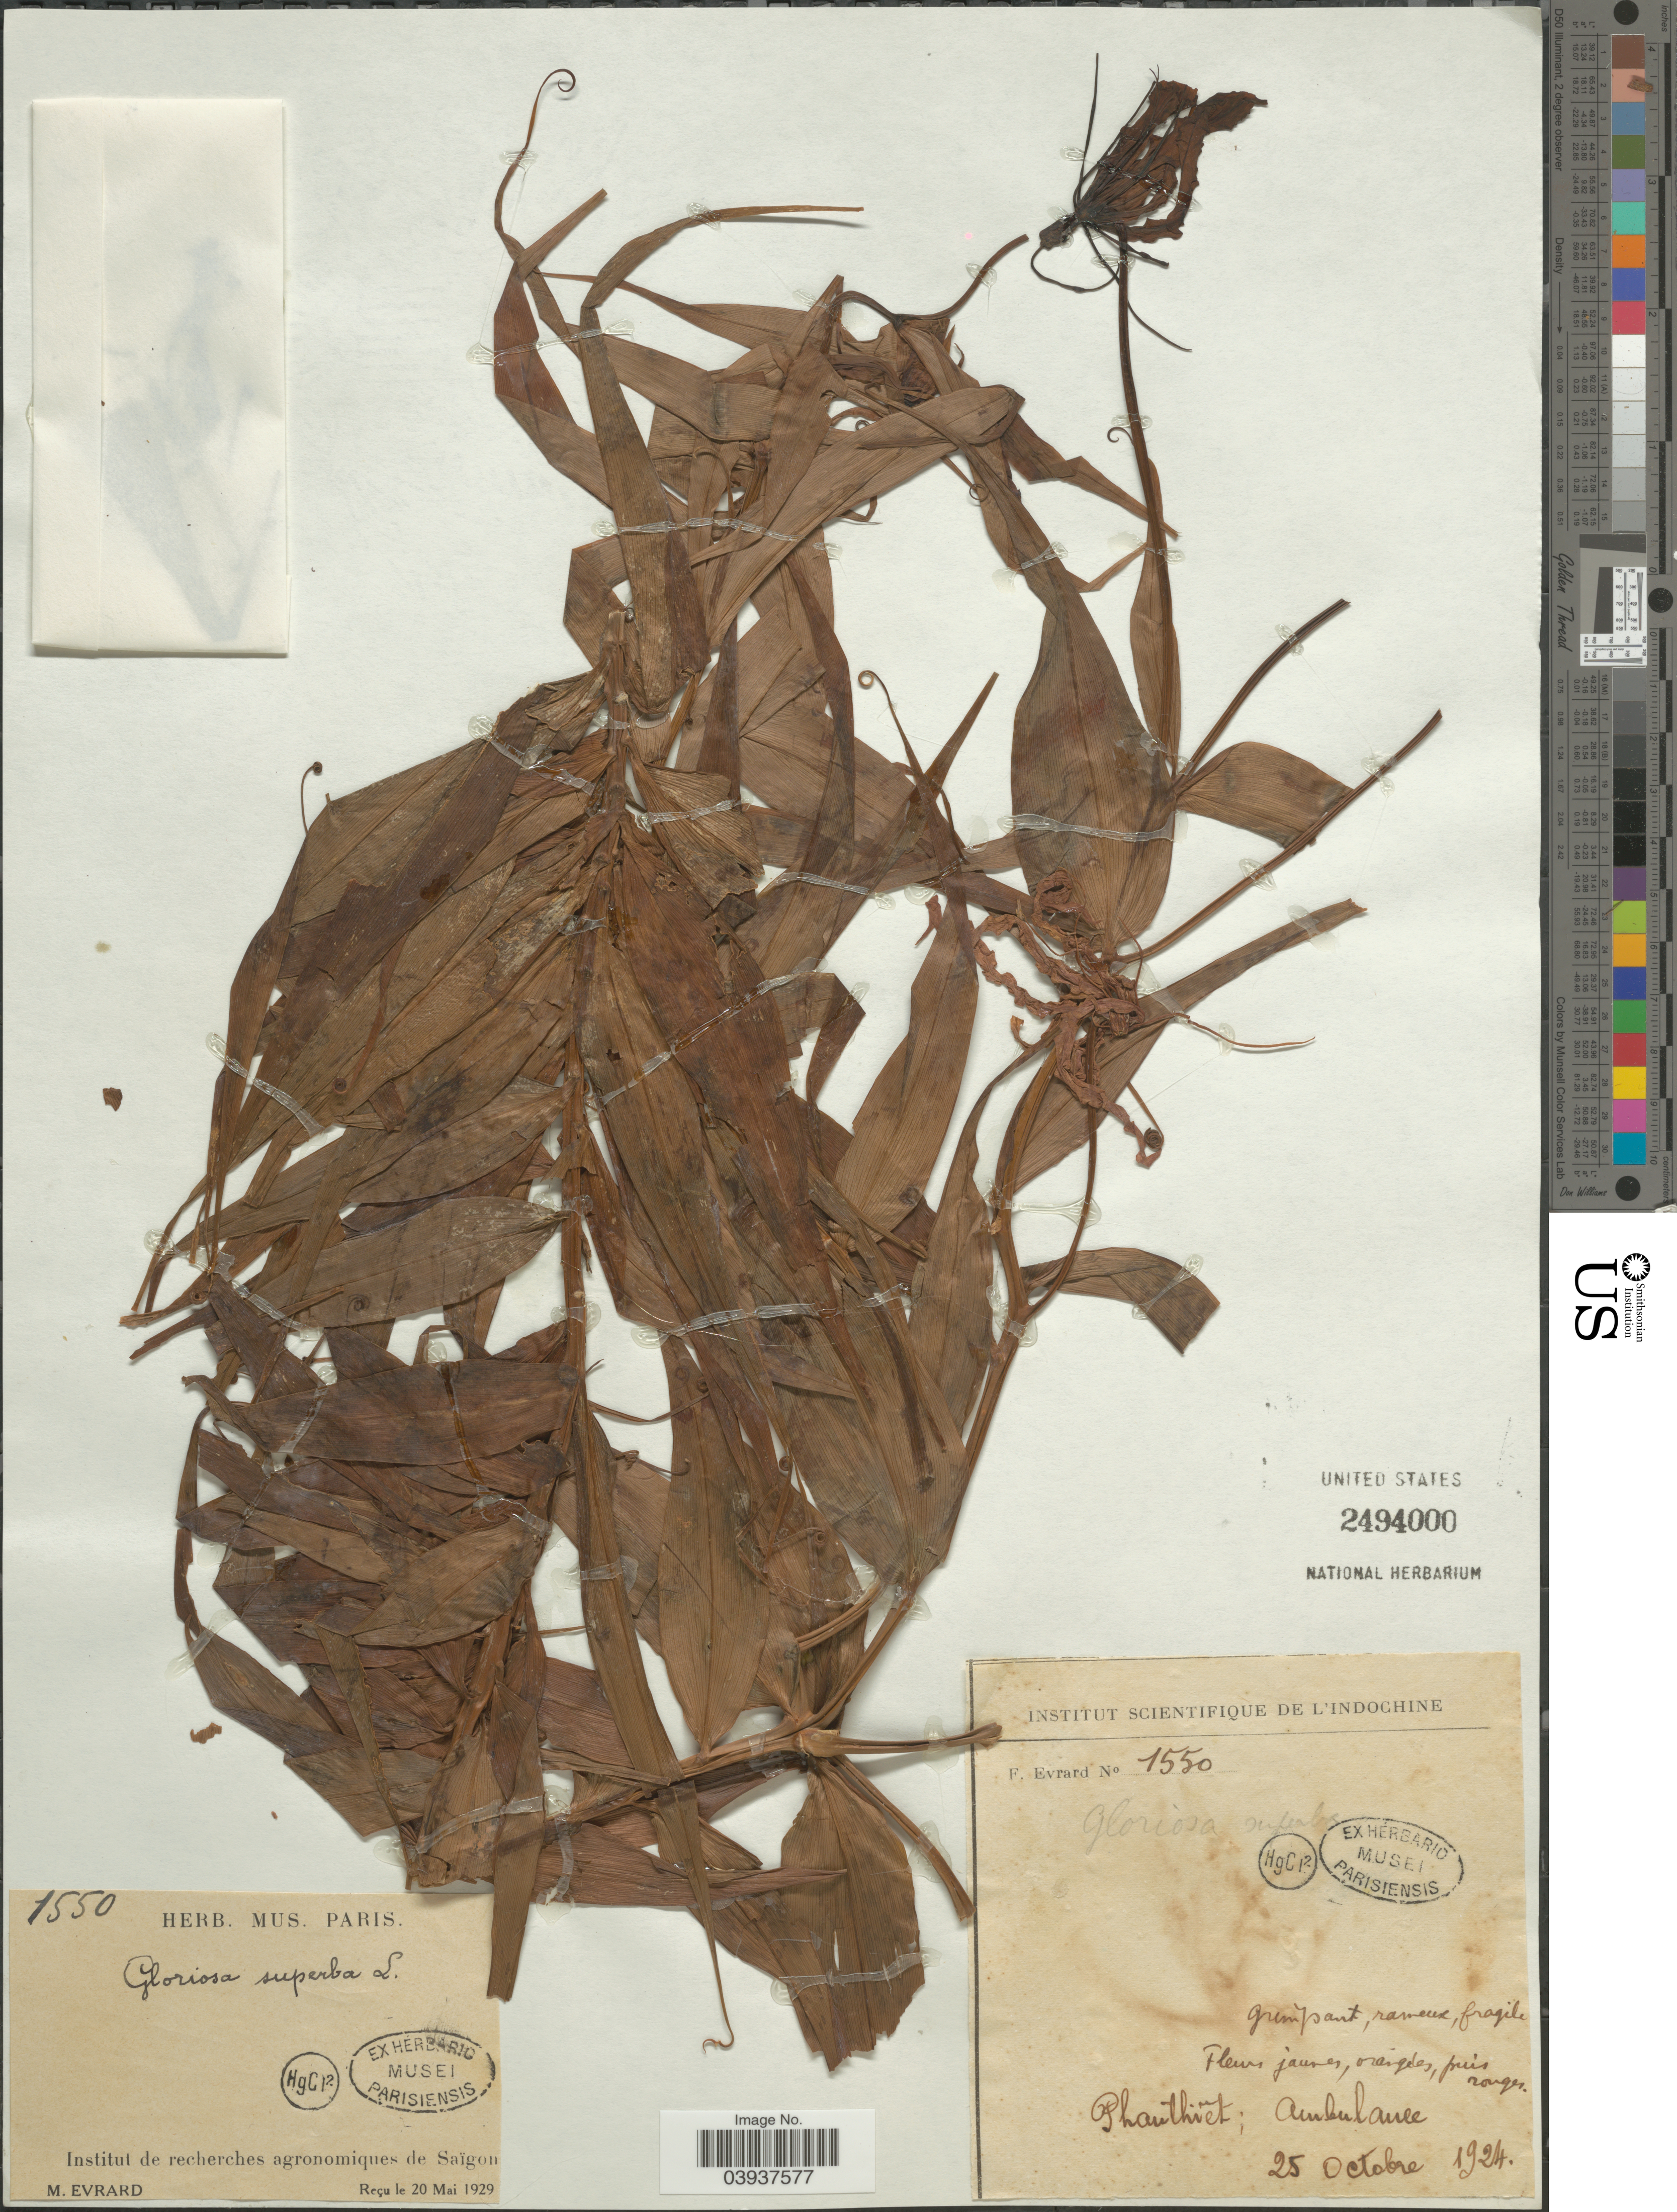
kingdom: Plantae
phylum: Tracheophyta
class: Liliopsida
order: Liliales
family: Colchicaceae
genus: Gloriosa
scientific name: Gloriosa superba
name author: L.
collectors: F. Evrard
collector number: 1550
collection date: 1924-10-25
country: Vietnam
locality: Phanthiet; Ambulance. [interpreted]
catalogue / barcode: US 2494000